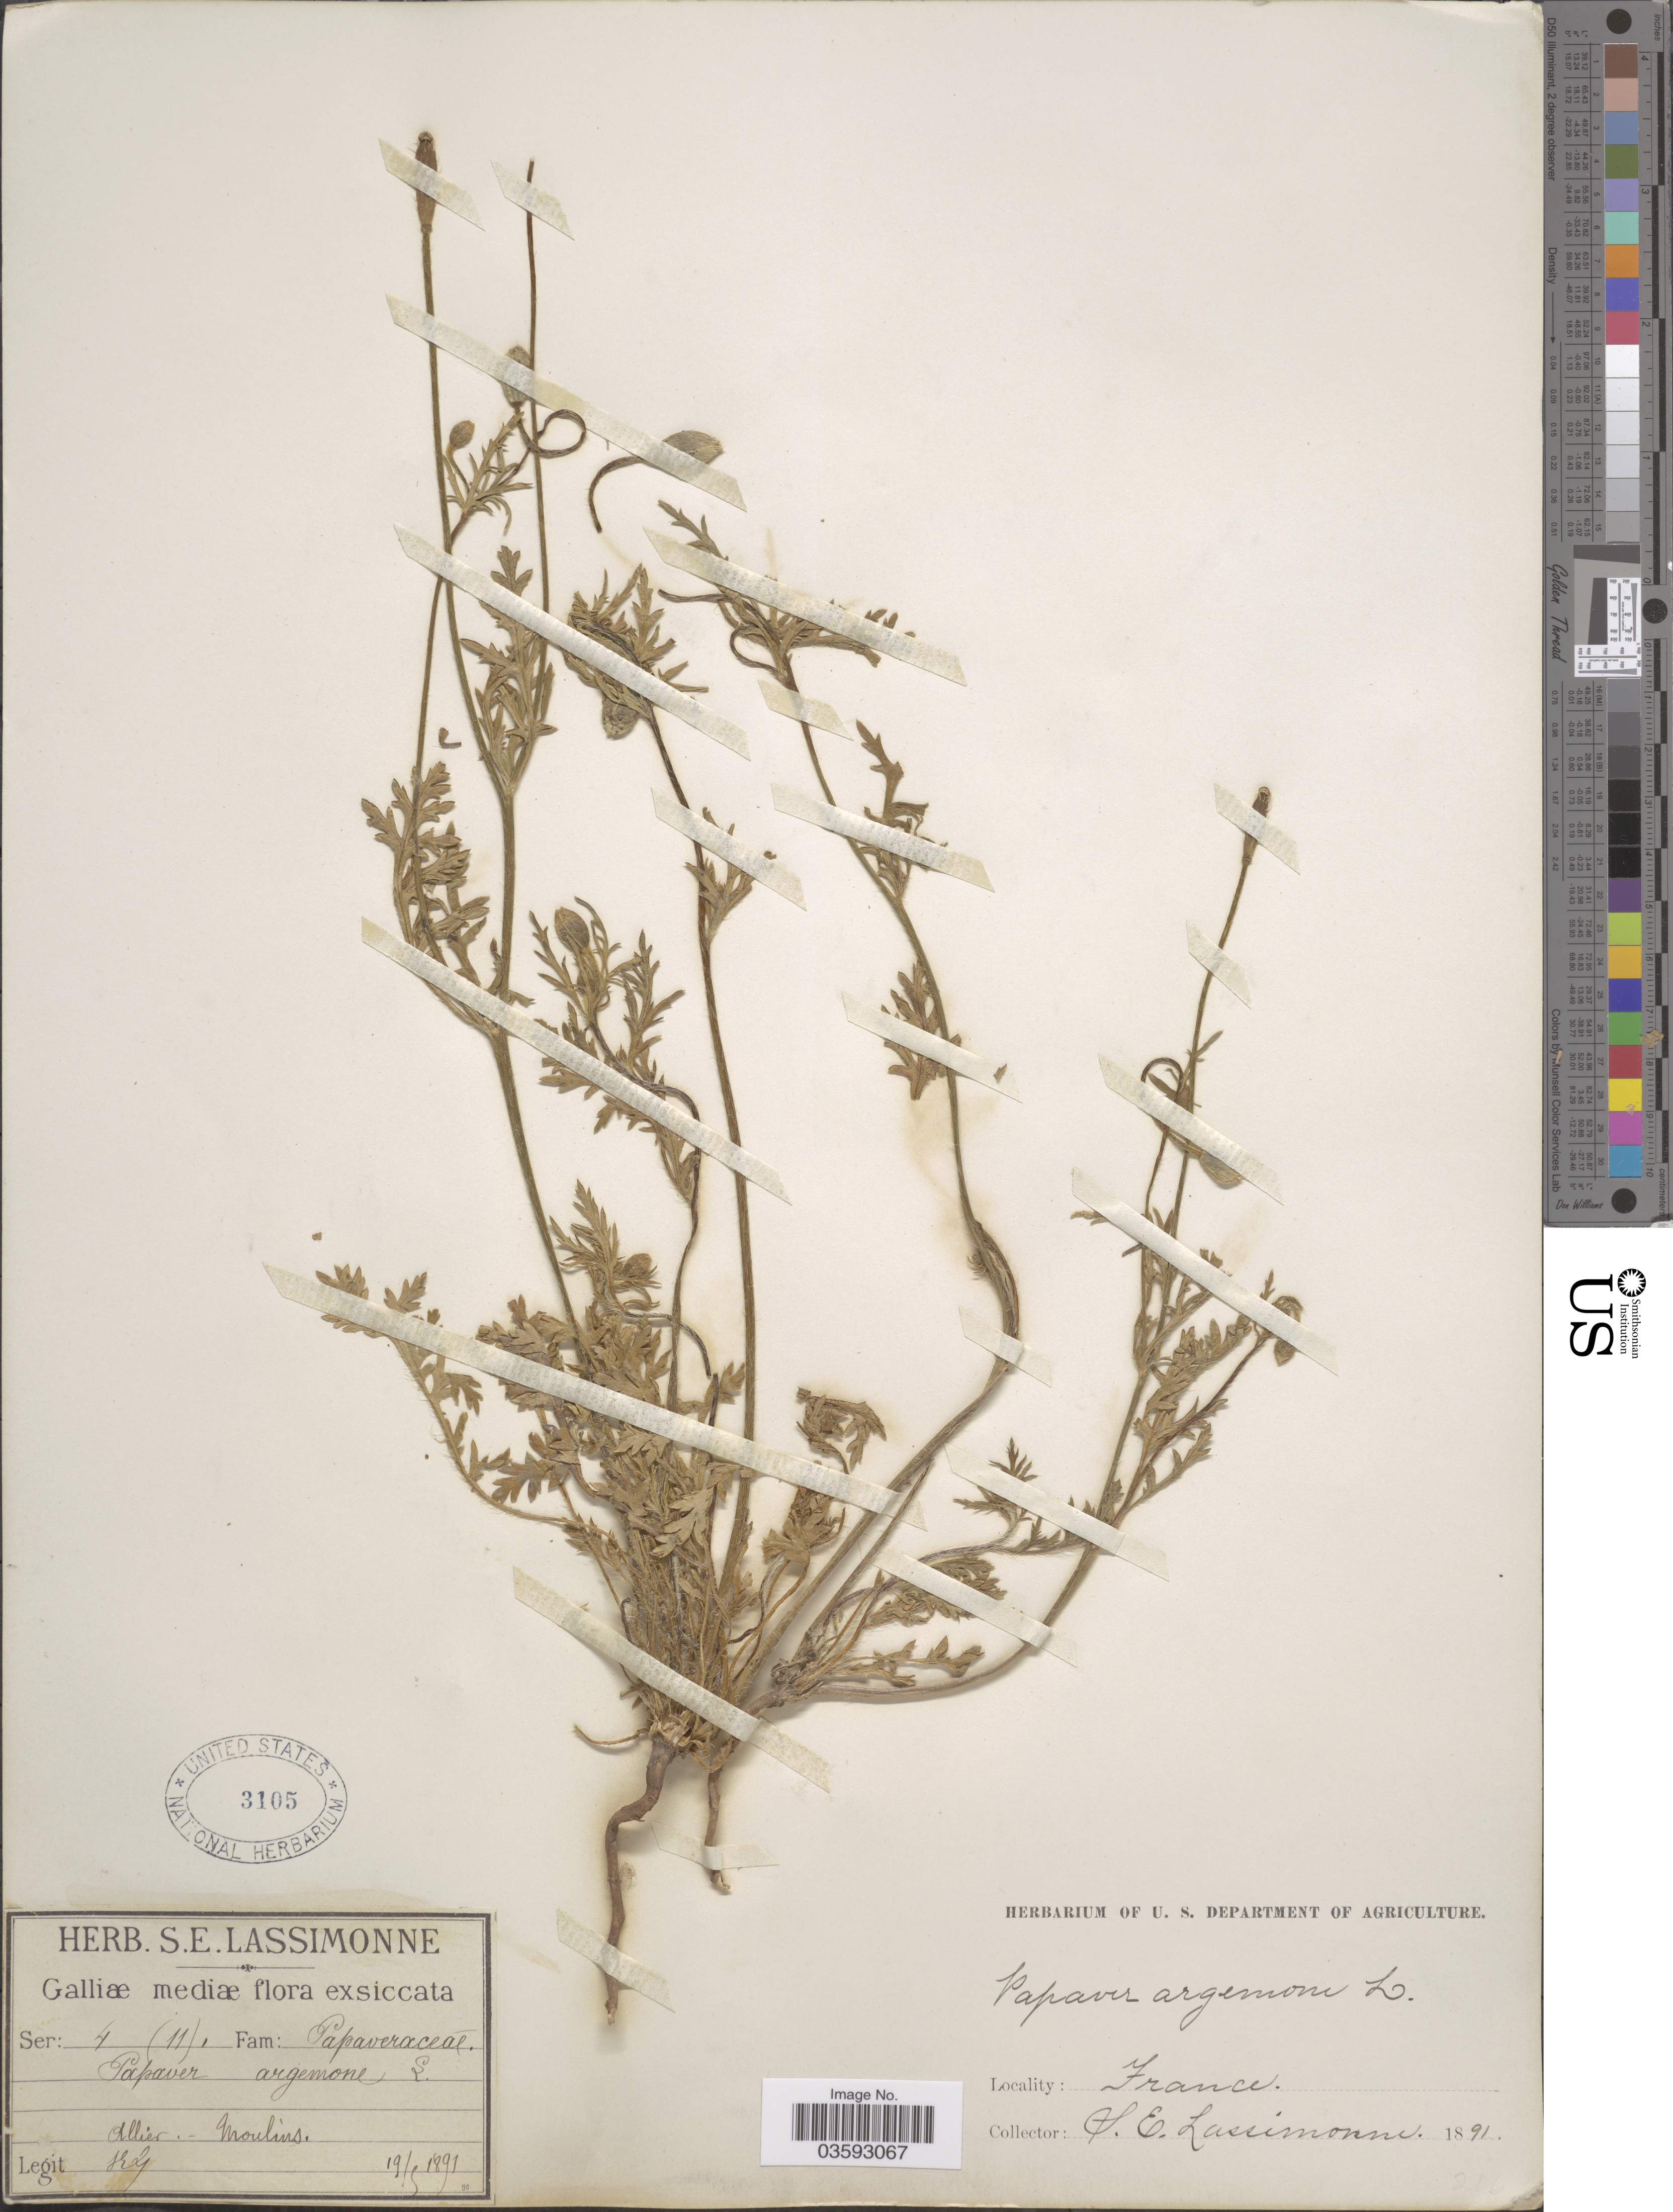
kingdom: Plantae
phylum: Tracheophyta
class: Magnoliopsida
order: Ranunculales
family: Papaveraceae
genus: Papaver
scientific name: Papaver argemone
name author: L.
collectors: S. Lassimonne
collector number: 4(11)?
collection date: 1891-05-19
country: France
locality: Galliæ mediæ. Allier.- Moulins.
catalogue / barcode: US 3105